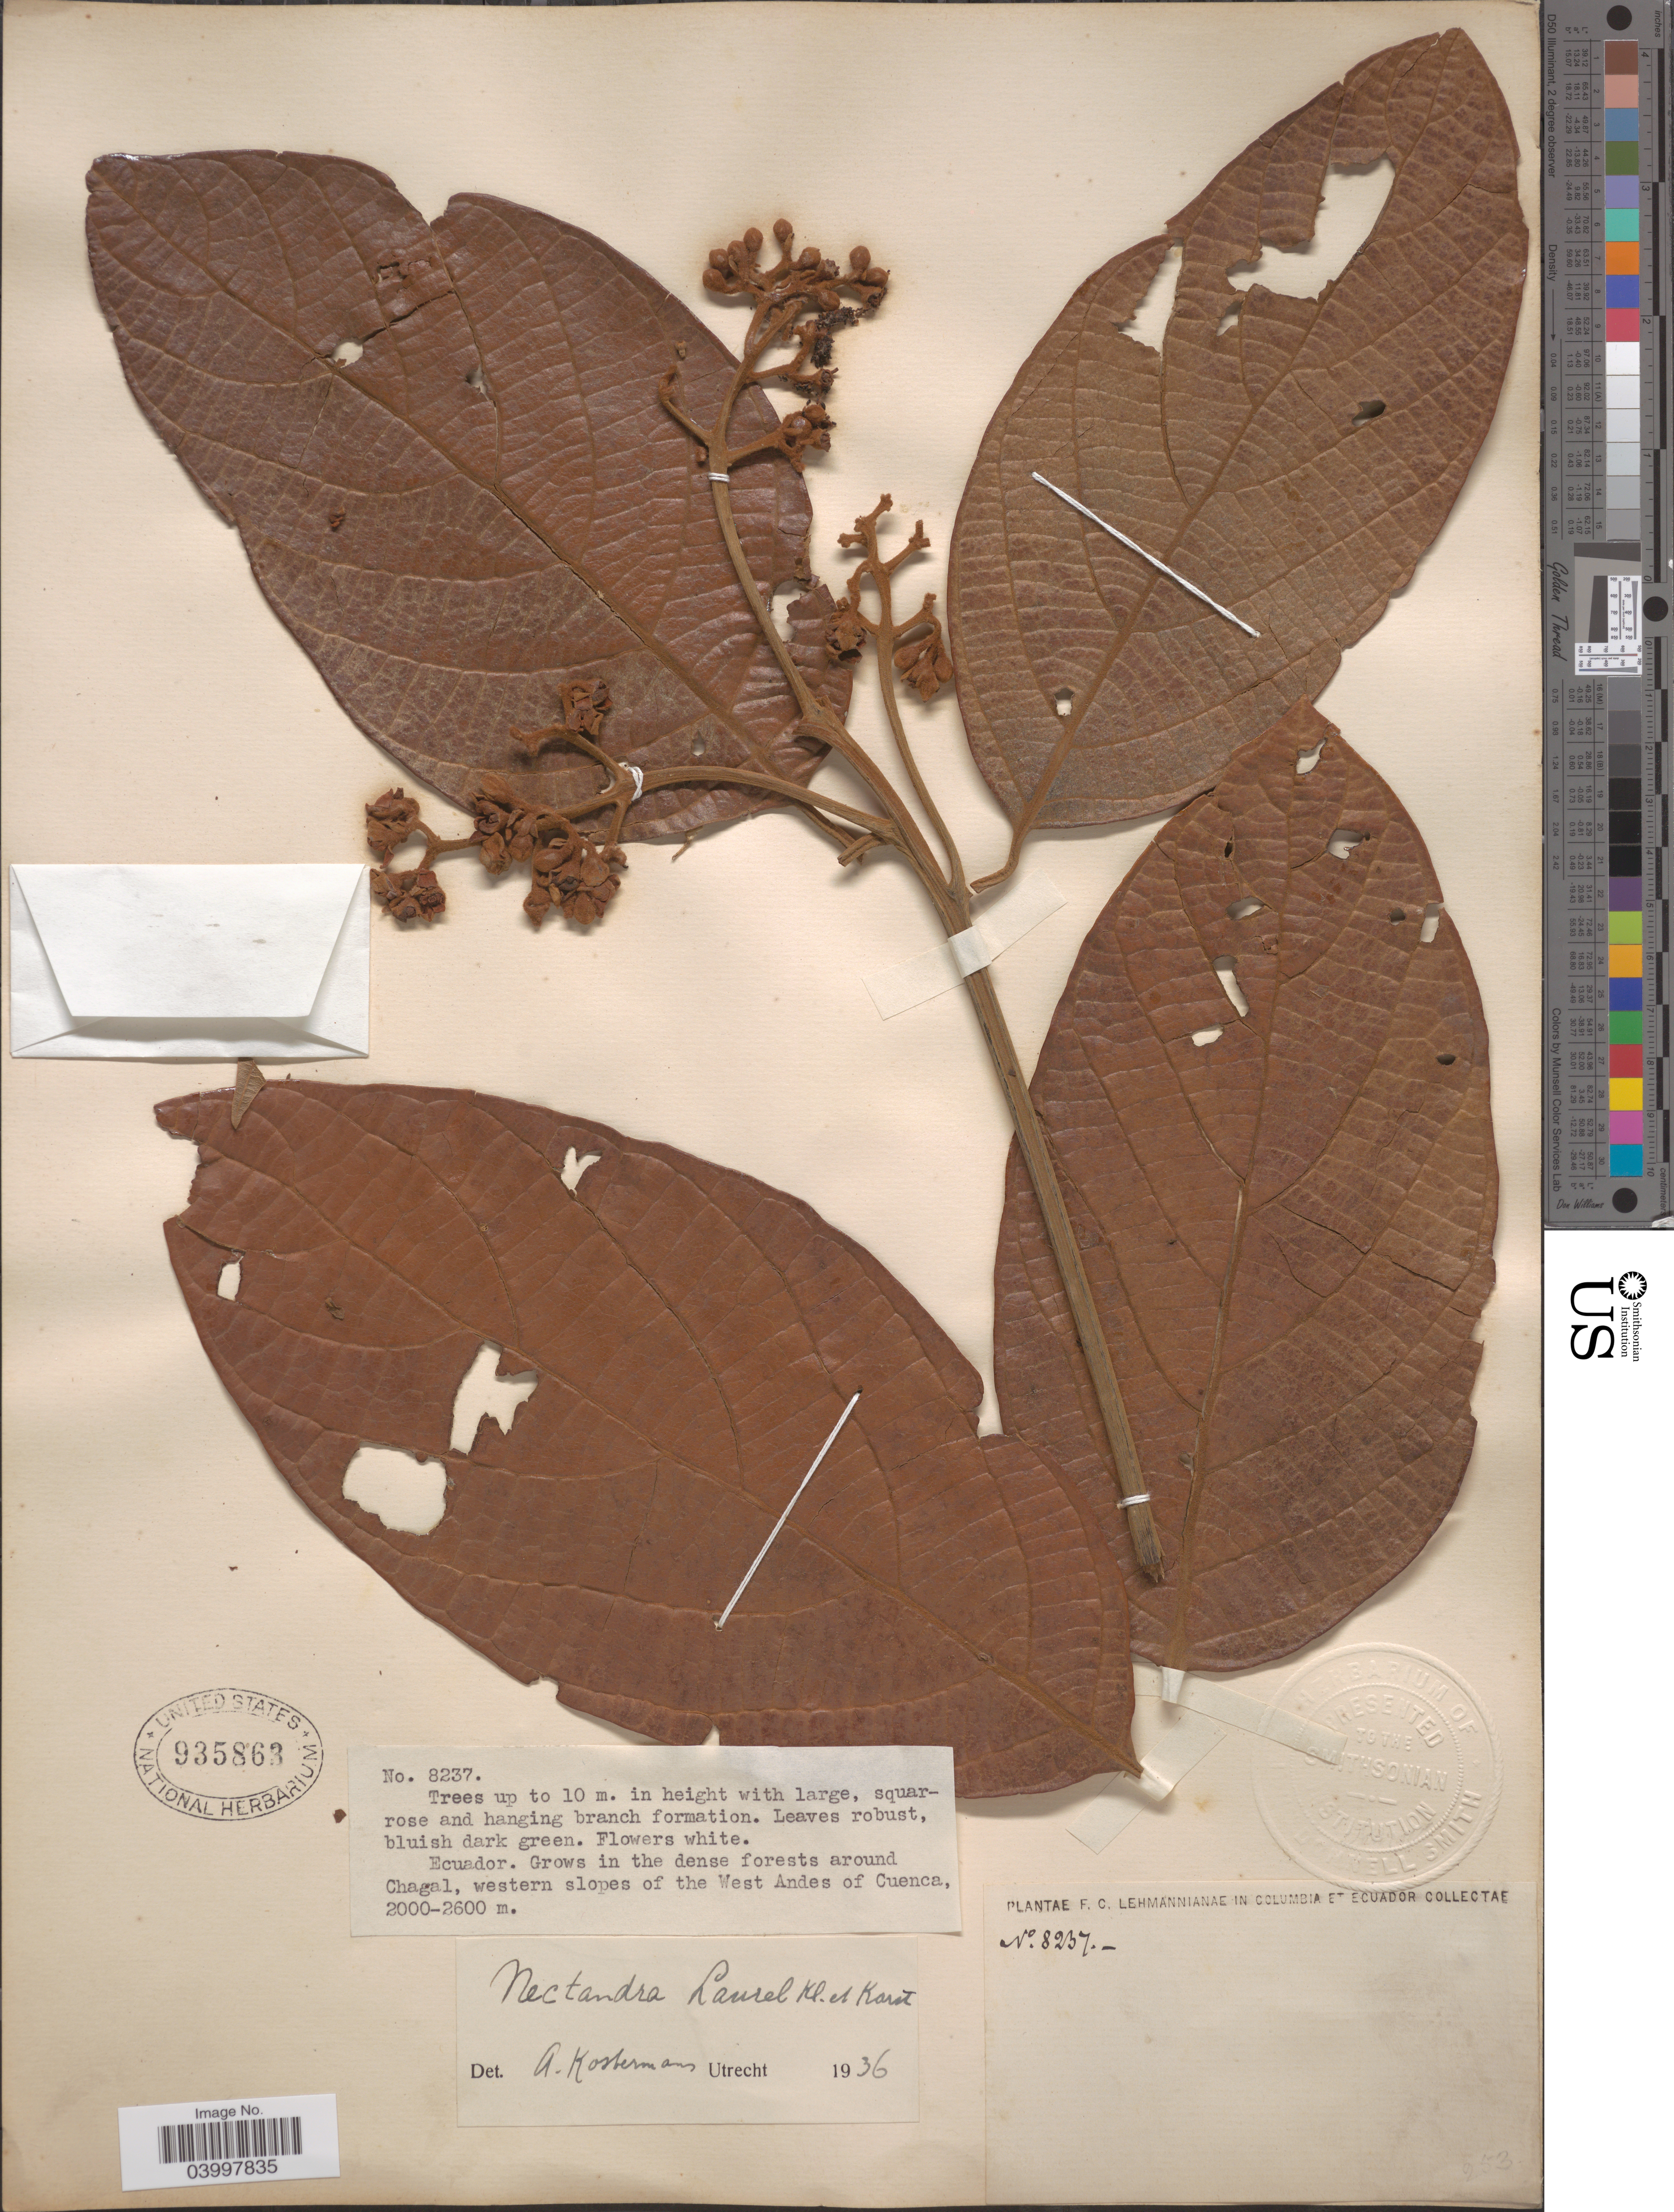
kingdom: Plantae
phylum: Tracheophyta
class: Magnoliopsida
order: Laurales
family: Lauraceae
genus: Nectandra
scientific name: Nectandra laurel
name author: Nees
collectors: F. C. Lehmann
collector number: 8237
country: Ecuador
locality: Grows in the dense forests around Chagal, western slopes of the West Andes of Cuenca.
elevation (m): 2000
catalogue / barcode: US 935863